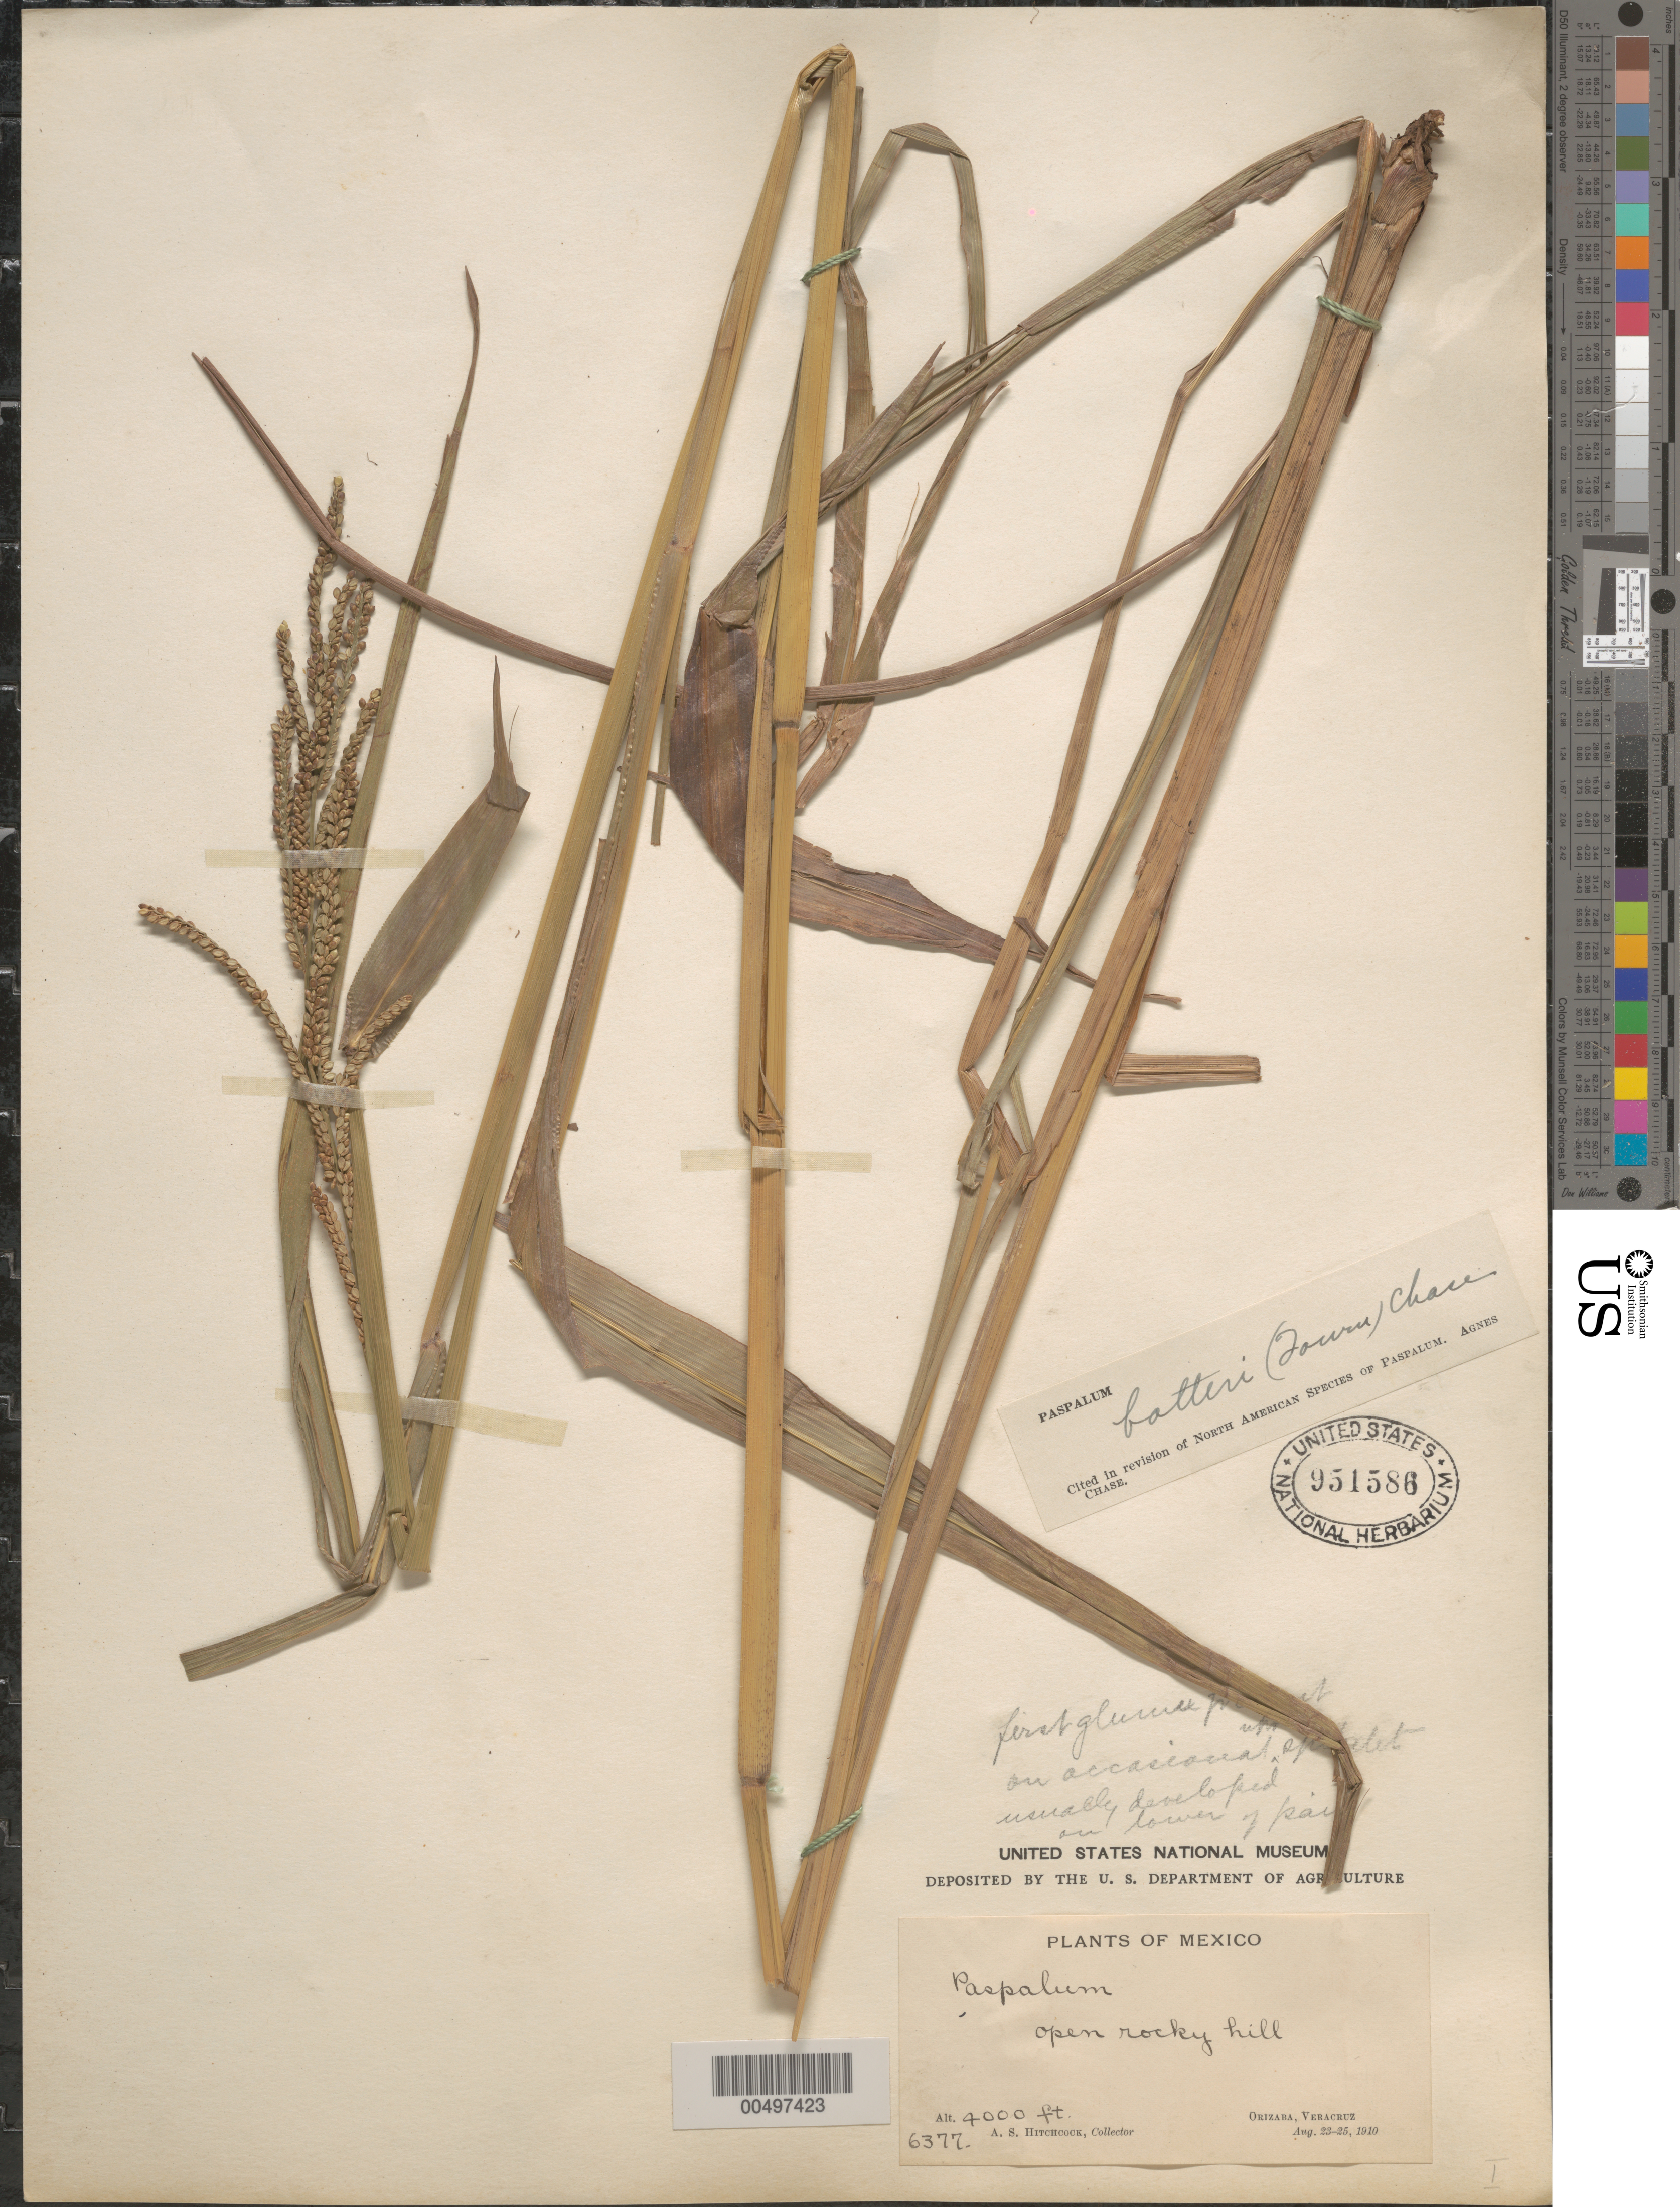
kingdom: Plantae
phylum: Tracheophyta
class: Liliopsida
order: Poales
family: Poaceae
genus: Paspalum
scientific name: Paspalum botteri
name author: (E. Fourn.) Chase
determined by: Chase, [M.] Agnes, (US)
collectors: A. S. Hitchcock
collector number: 6377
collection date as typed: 23 Aug 1910 to 25 Aug 1910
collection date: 1910-08-23/1910-08-25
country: Mexico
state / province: Veracruz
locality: Orizaba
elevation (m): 1219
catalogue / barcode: US 951586